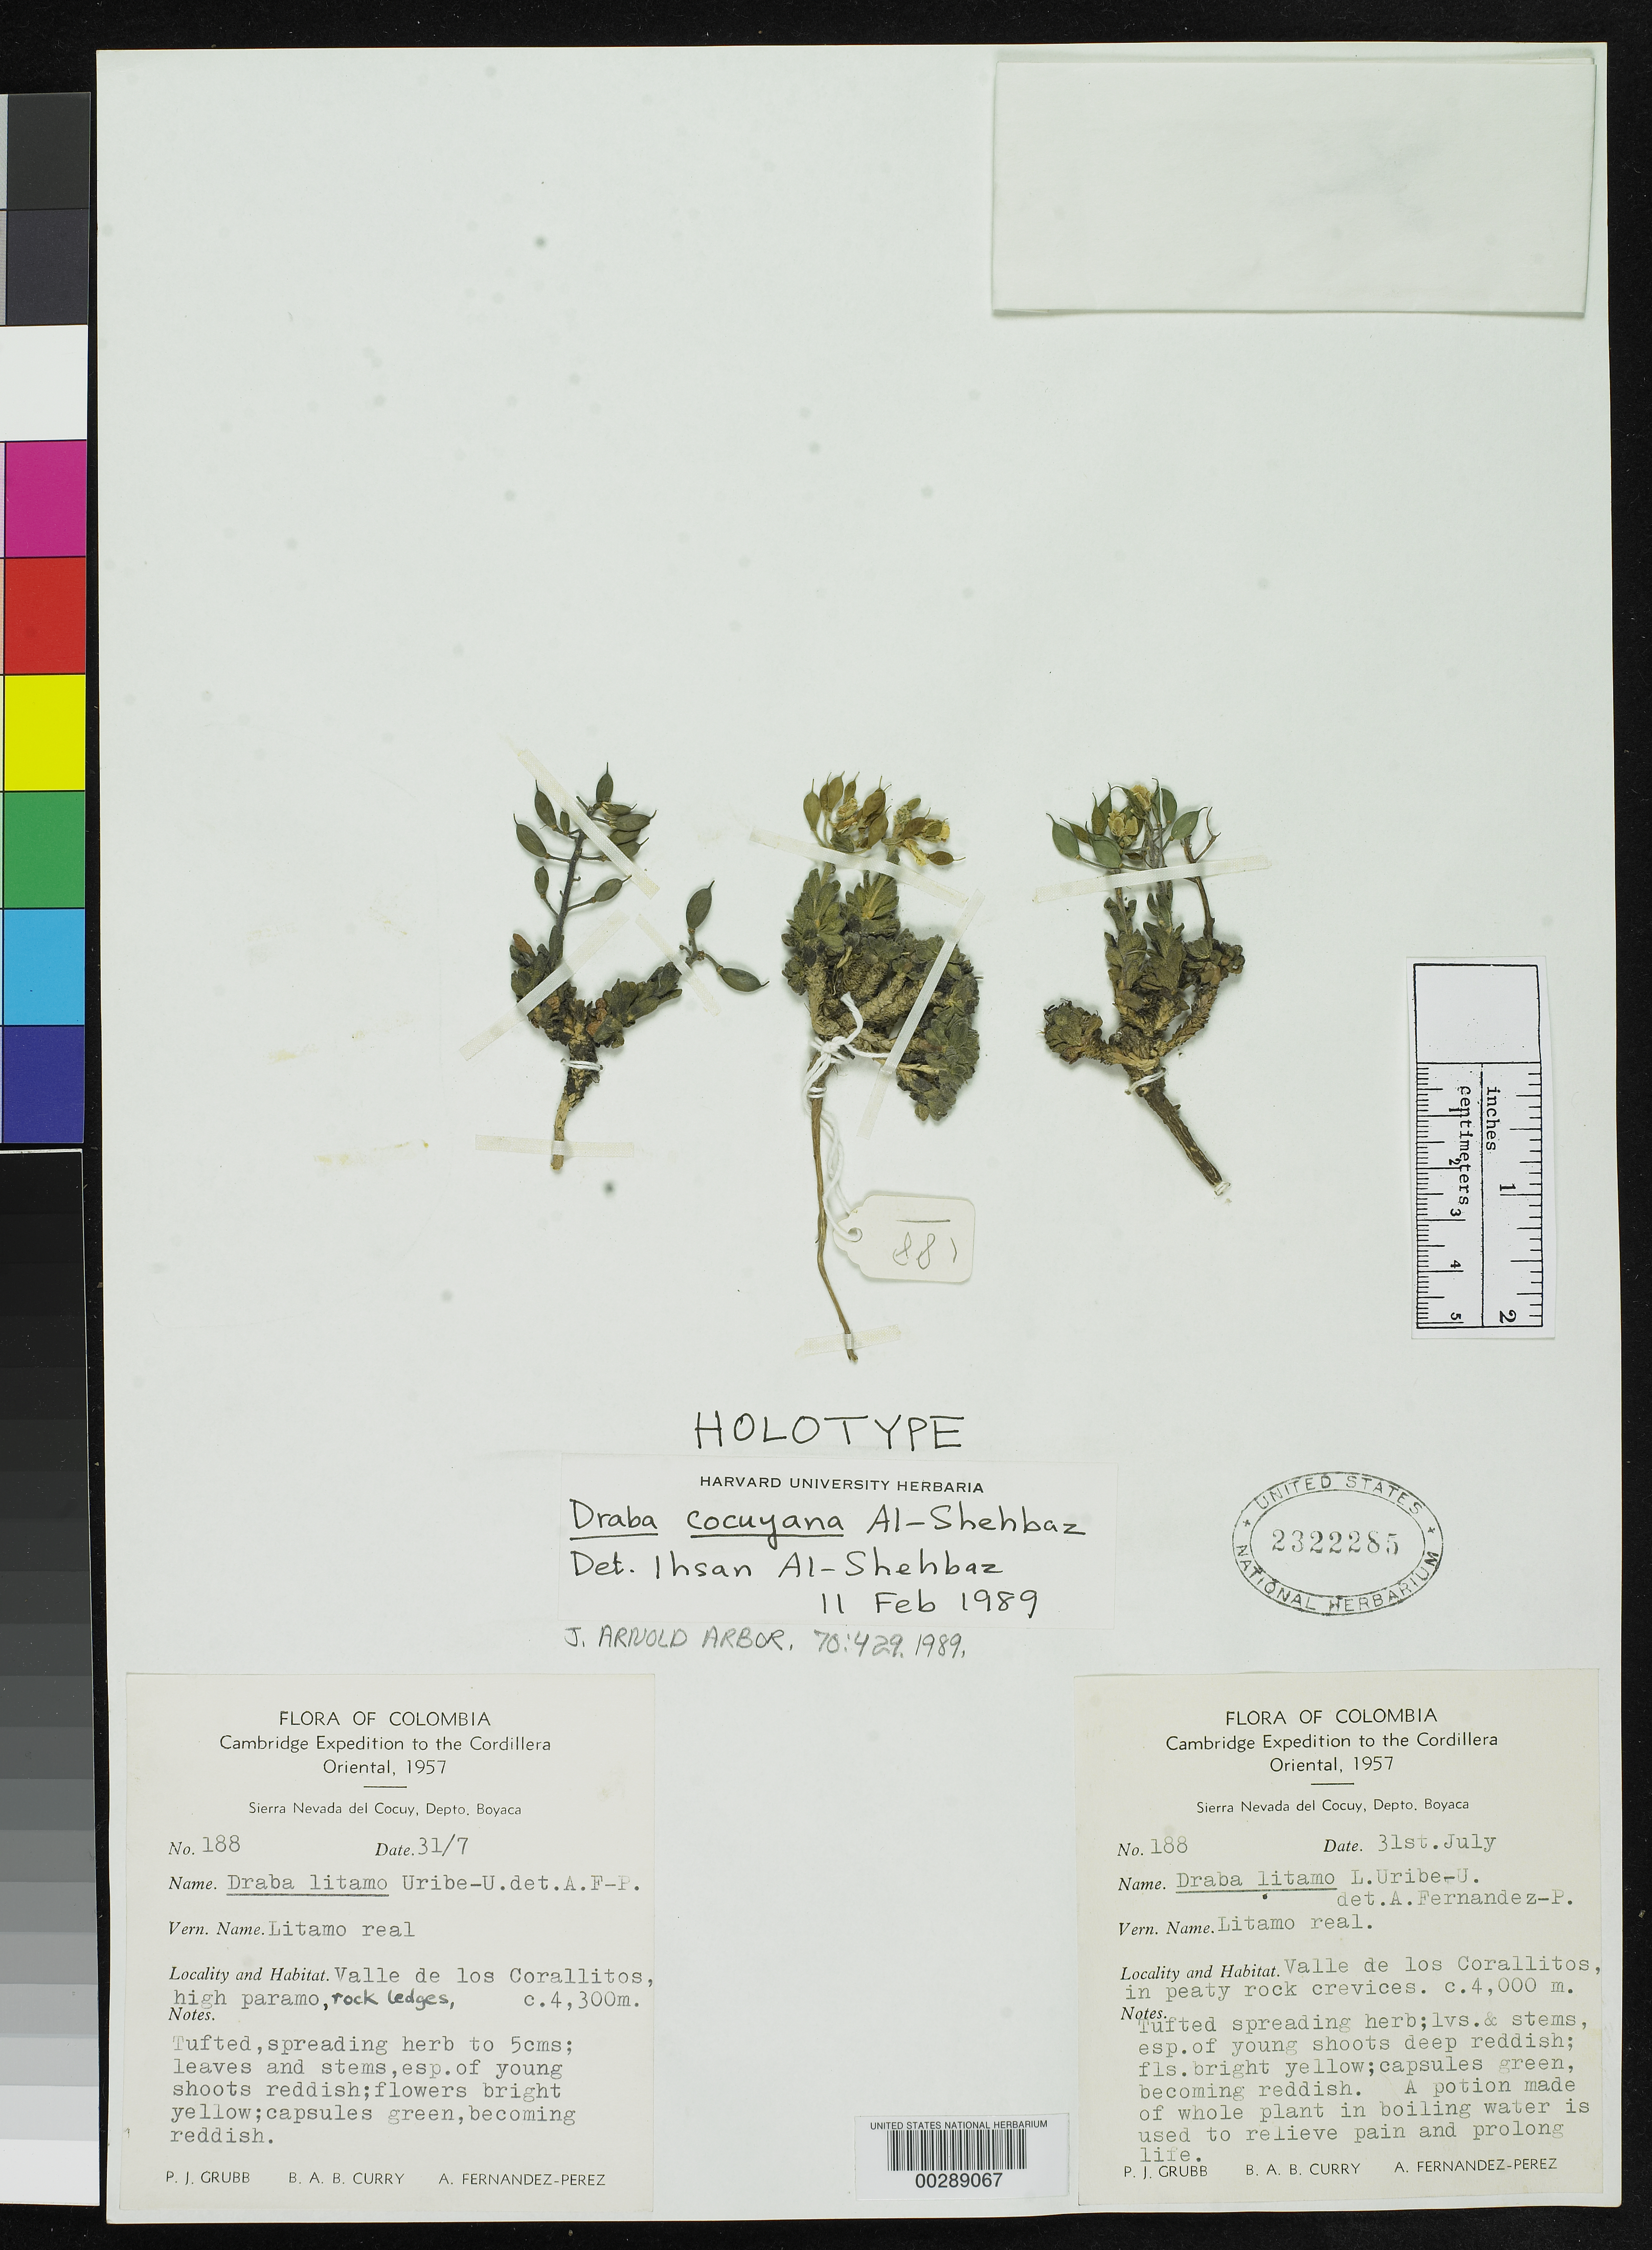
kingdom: Plantae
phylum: Tracheophyta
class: Magnoliopsida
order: Brassicales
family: Brassicaceae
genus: Draba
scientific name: Draba cocuyana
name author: Al-Shehbaz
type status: Holotype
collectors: P. J. Grubb, B. A. B. Curry & A. Fernández-Pérez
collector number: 188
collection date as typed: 31 Jul 1957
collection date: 1957-07-31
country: Colombia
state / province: Boyacá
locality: Sierra Nevada del Cocuy, Valley of Los Corallitos.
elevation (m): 4000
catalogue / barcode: US 2322285